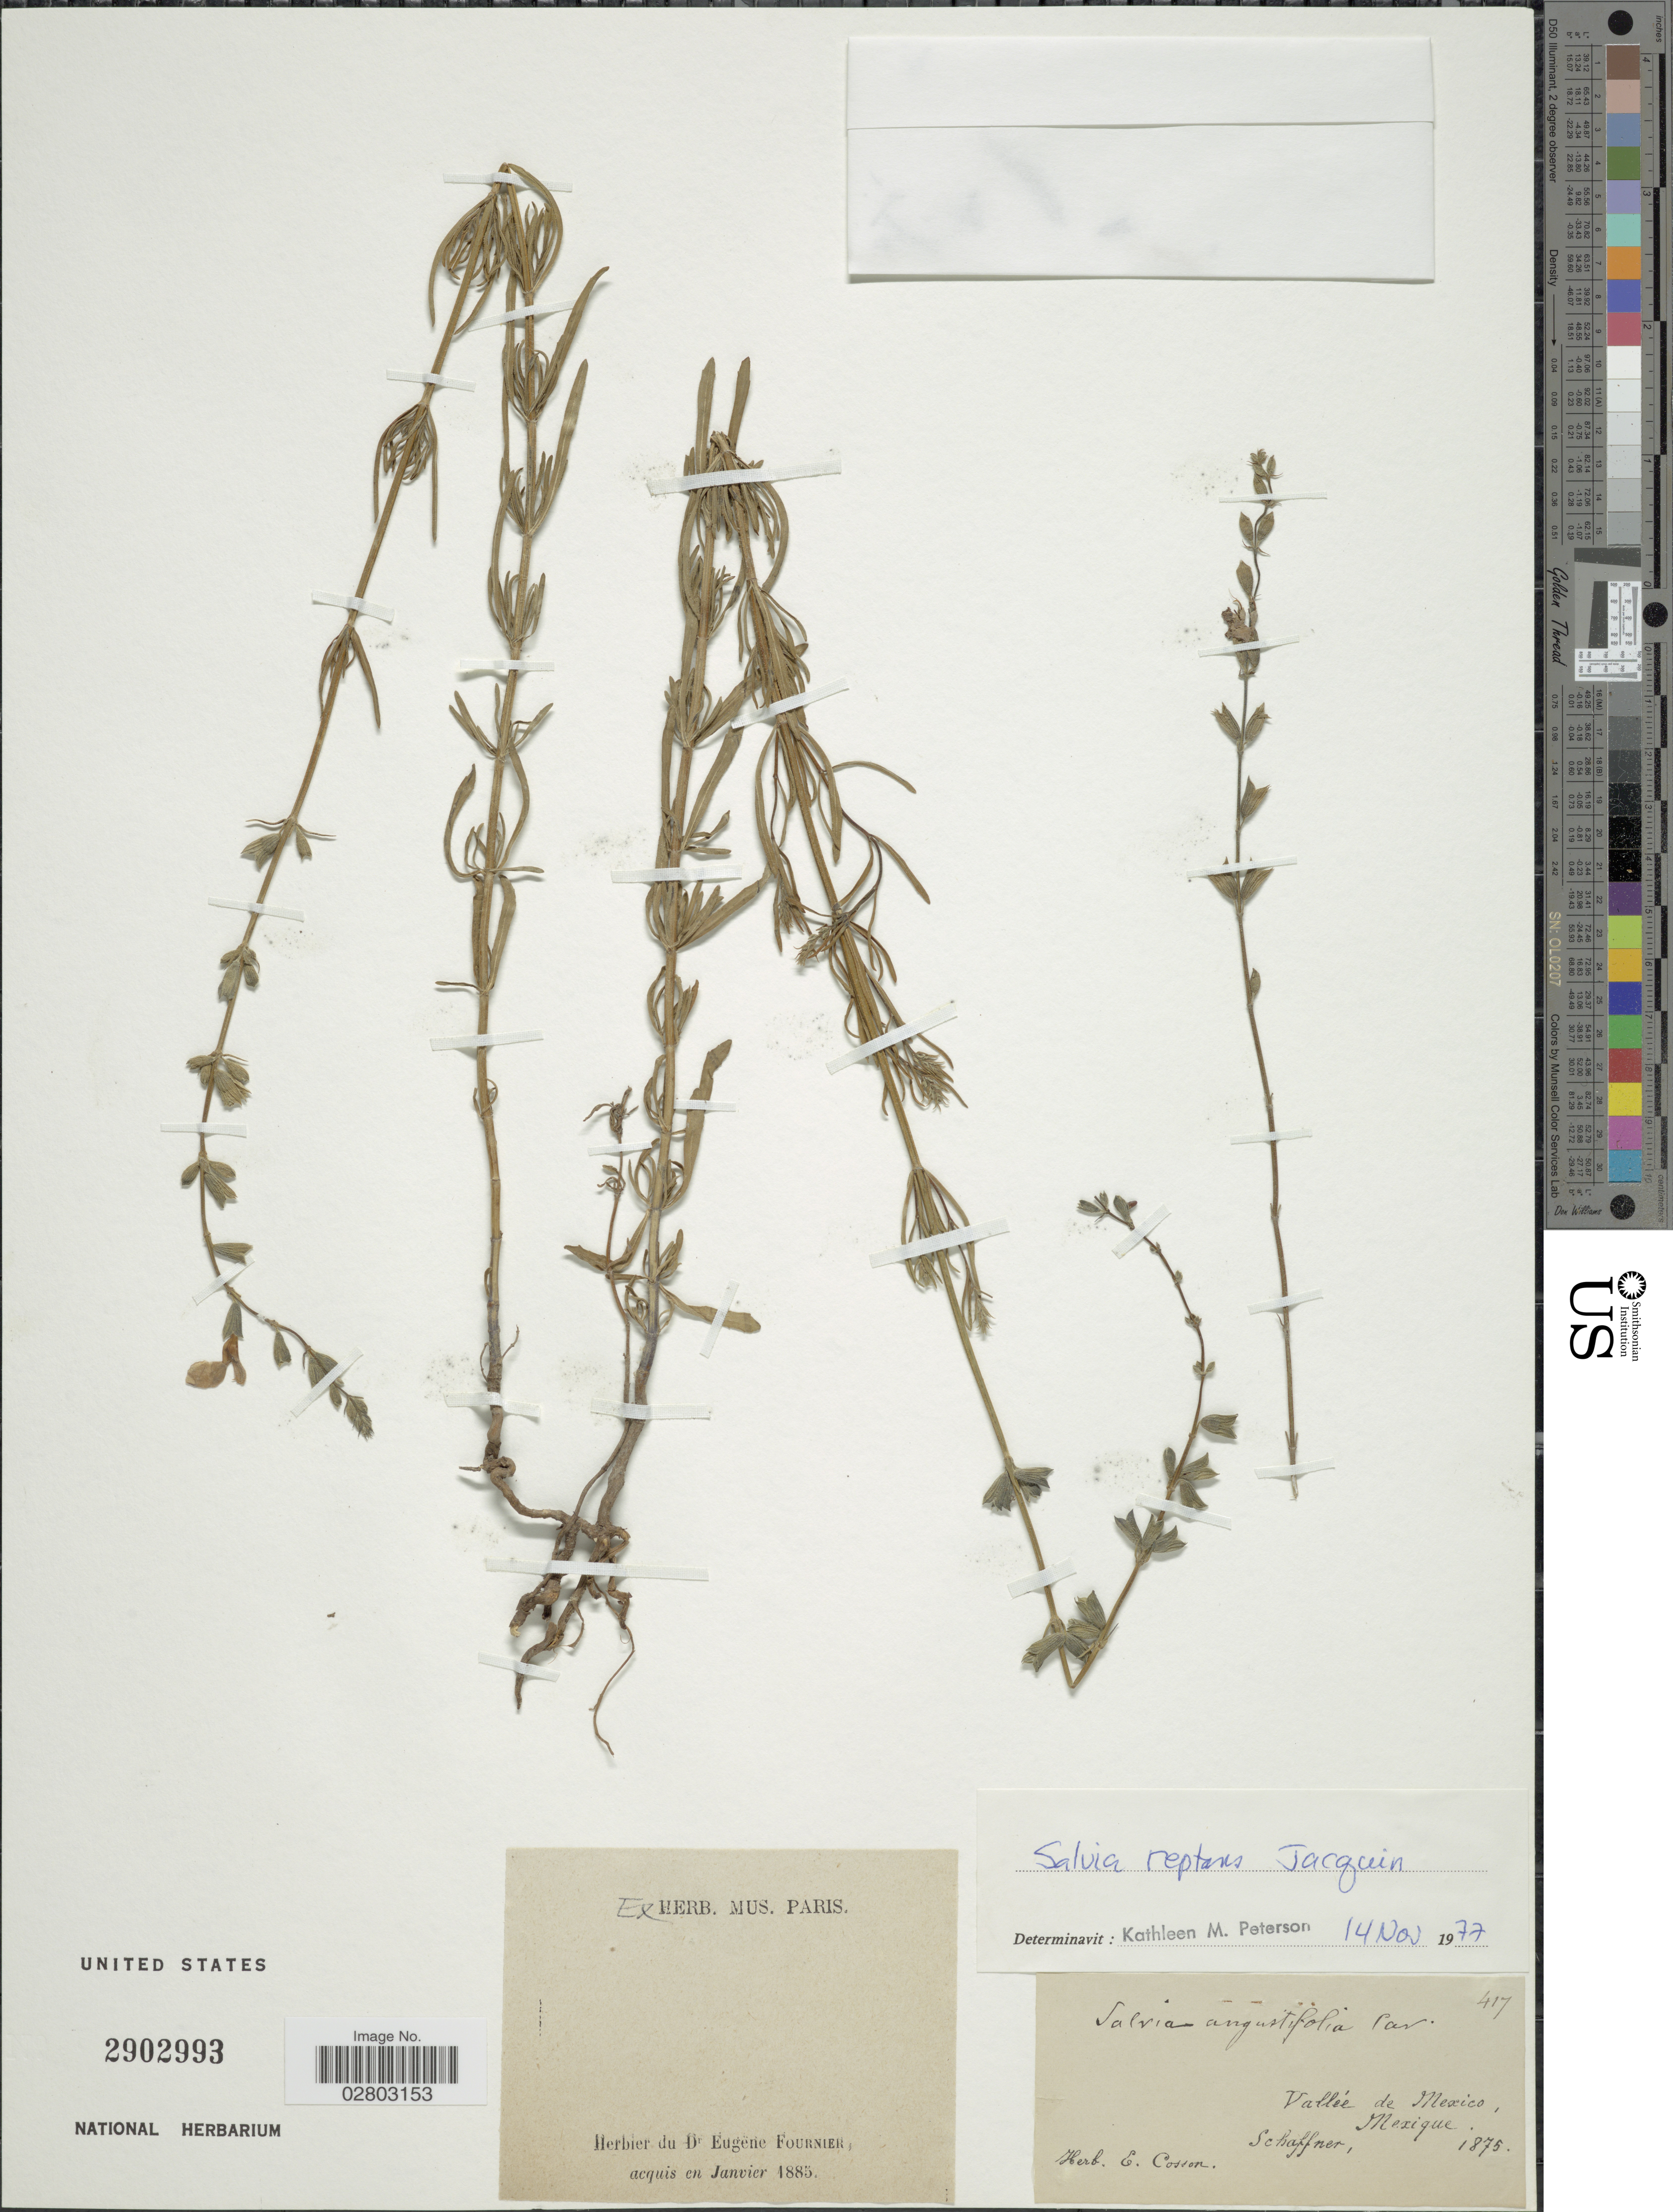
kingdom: Plantae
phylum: Tracheophyta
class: Magnoliopsida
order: Lamiales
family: Lamiaceae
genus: Salvia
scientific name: Salvia reptans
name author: Jacq.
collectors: -. Schaffner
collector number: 417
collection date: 1875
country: Mexico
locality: Vallée de Mexico.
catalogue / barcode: US 2902993